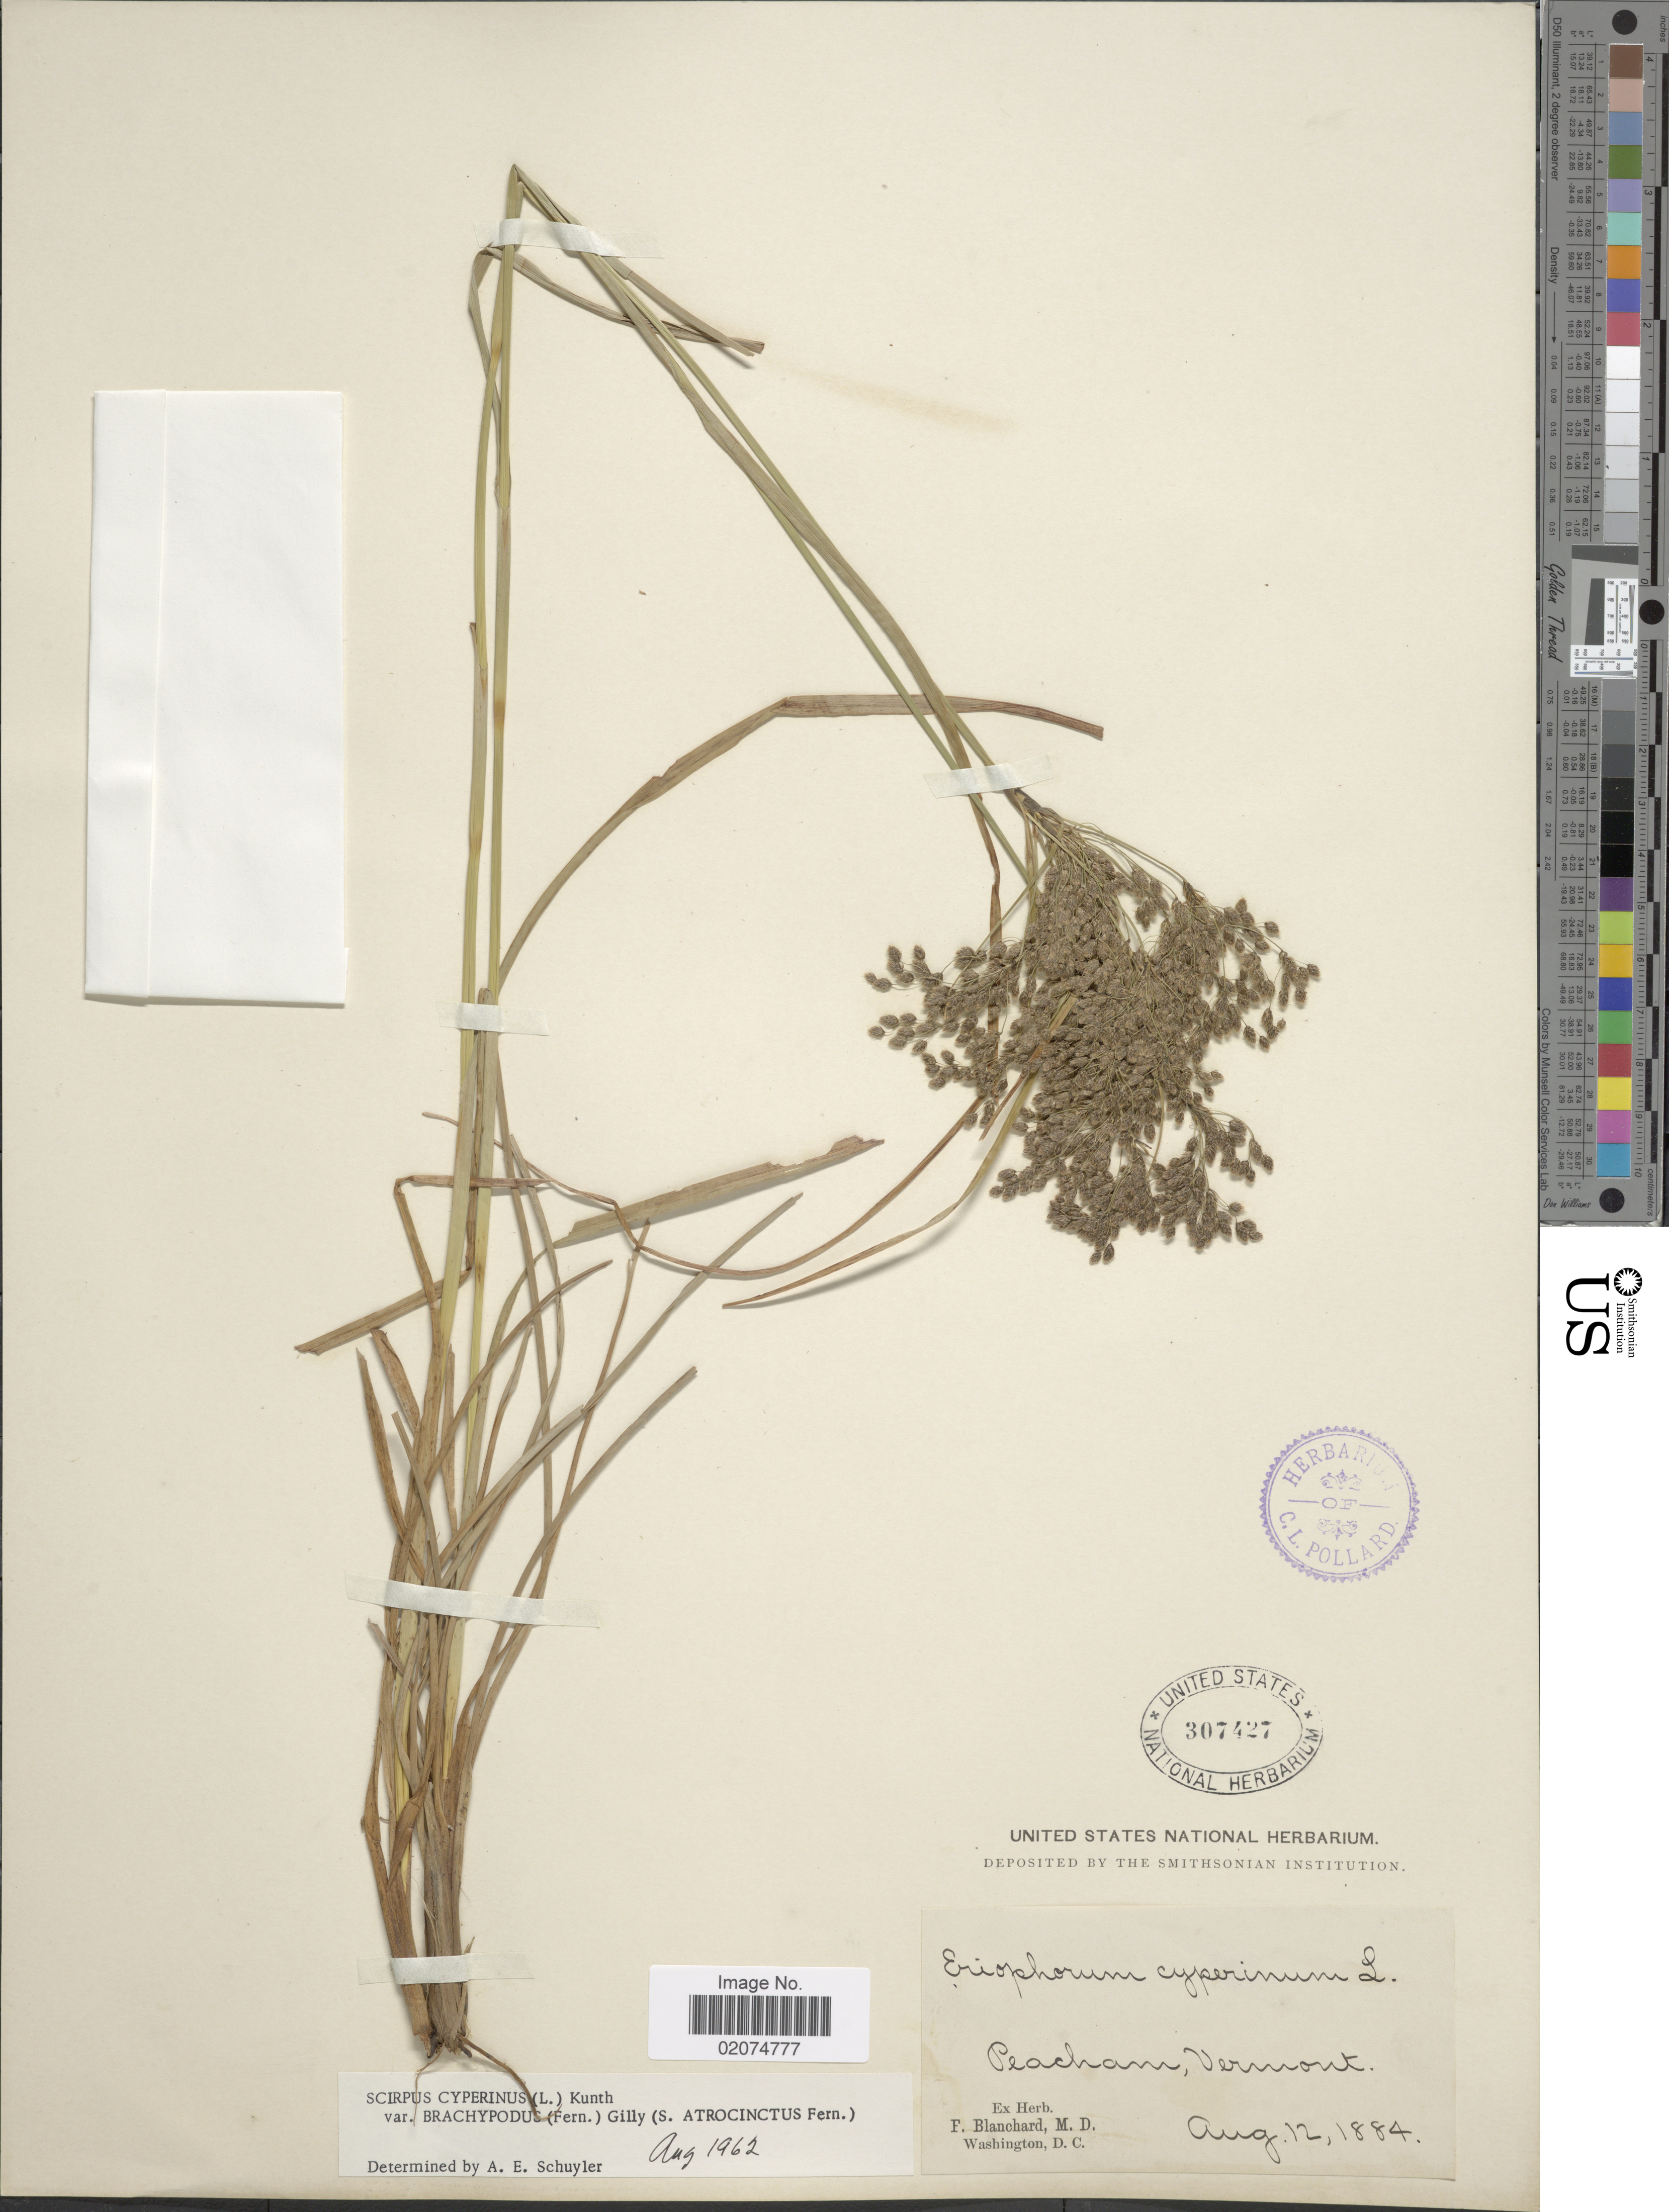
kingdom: Plantae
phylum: Tracheophyta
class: Liliopsida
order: Poales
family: Cyperaceae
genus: Scirpus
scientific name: Scirpus atrocinctus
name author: Fernald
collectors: ex herb. F. Blanchard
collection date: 1884-08-12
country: United States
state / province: Vermont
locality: Peacham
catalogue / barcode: US 307427